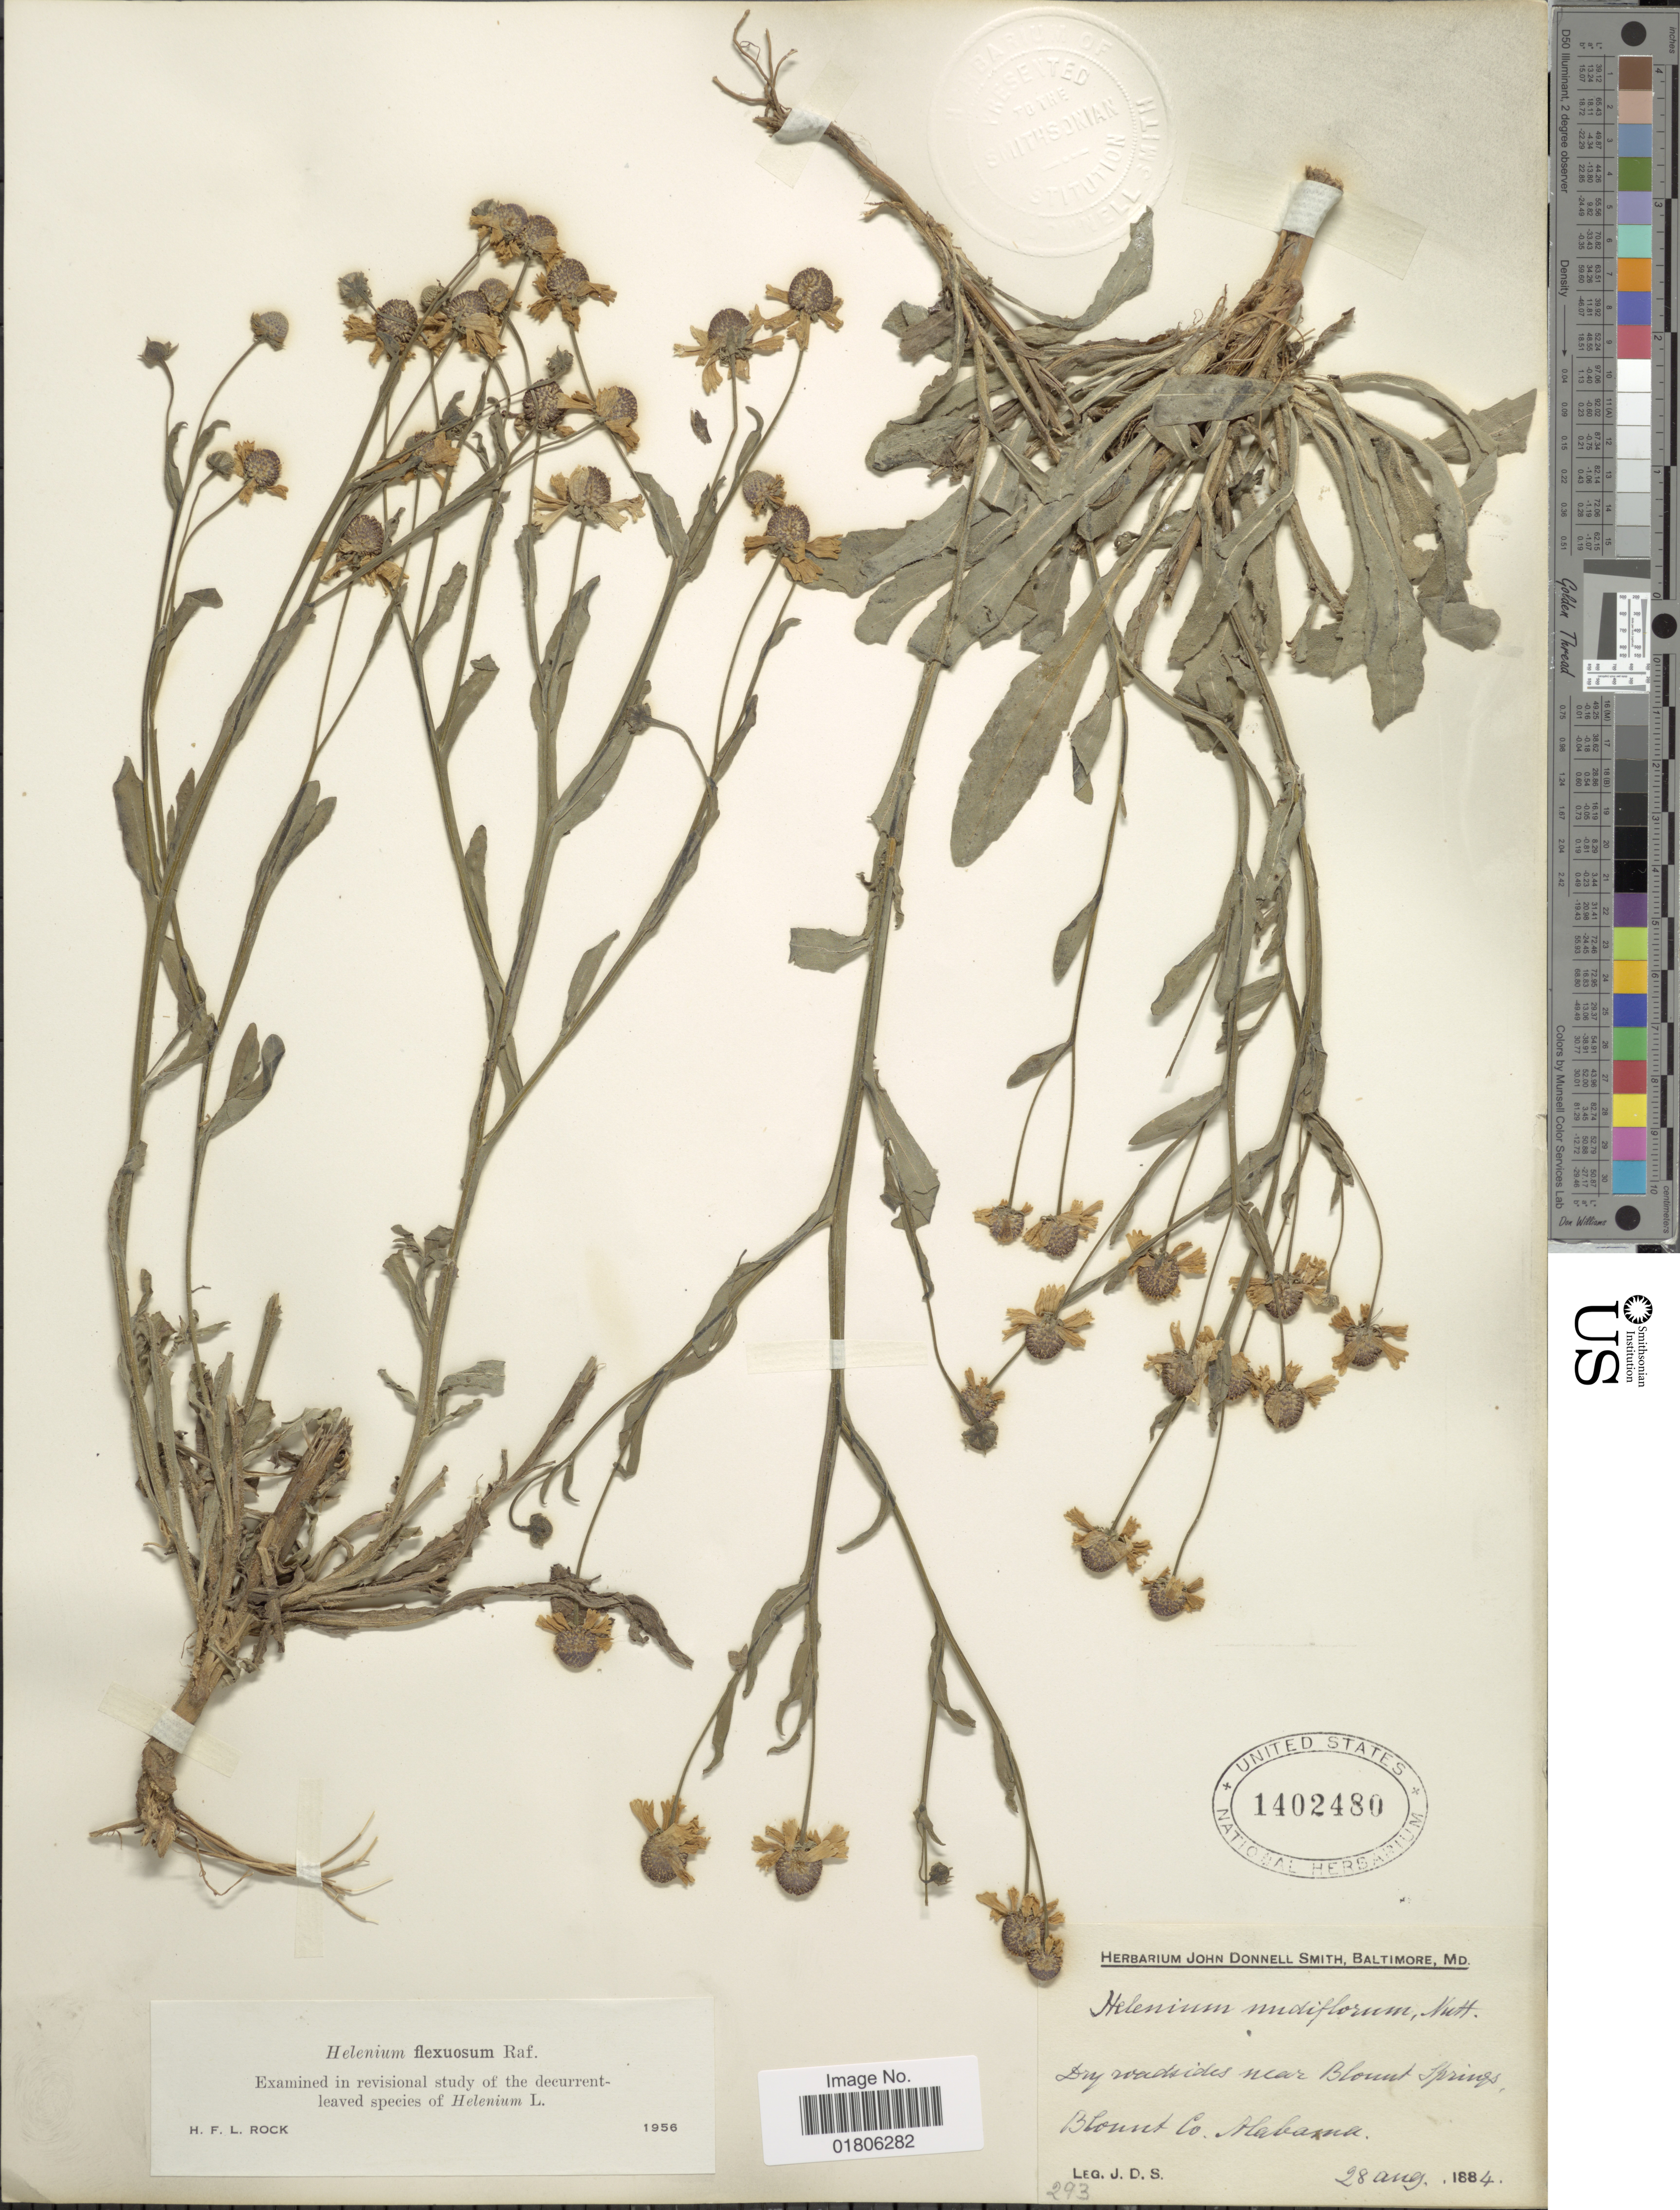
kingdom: Plantae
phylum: Tracheophyta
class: Magnoliopsida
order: Asterales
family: Asteraceae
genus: Helenium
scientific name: Helenium flexuosum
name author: Raf.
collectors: J. Donnell Smith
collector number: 292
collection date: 1884-08-28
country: United States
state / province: Alabama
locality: Near Blount Springs. blount Co.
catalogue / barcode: US 1402480